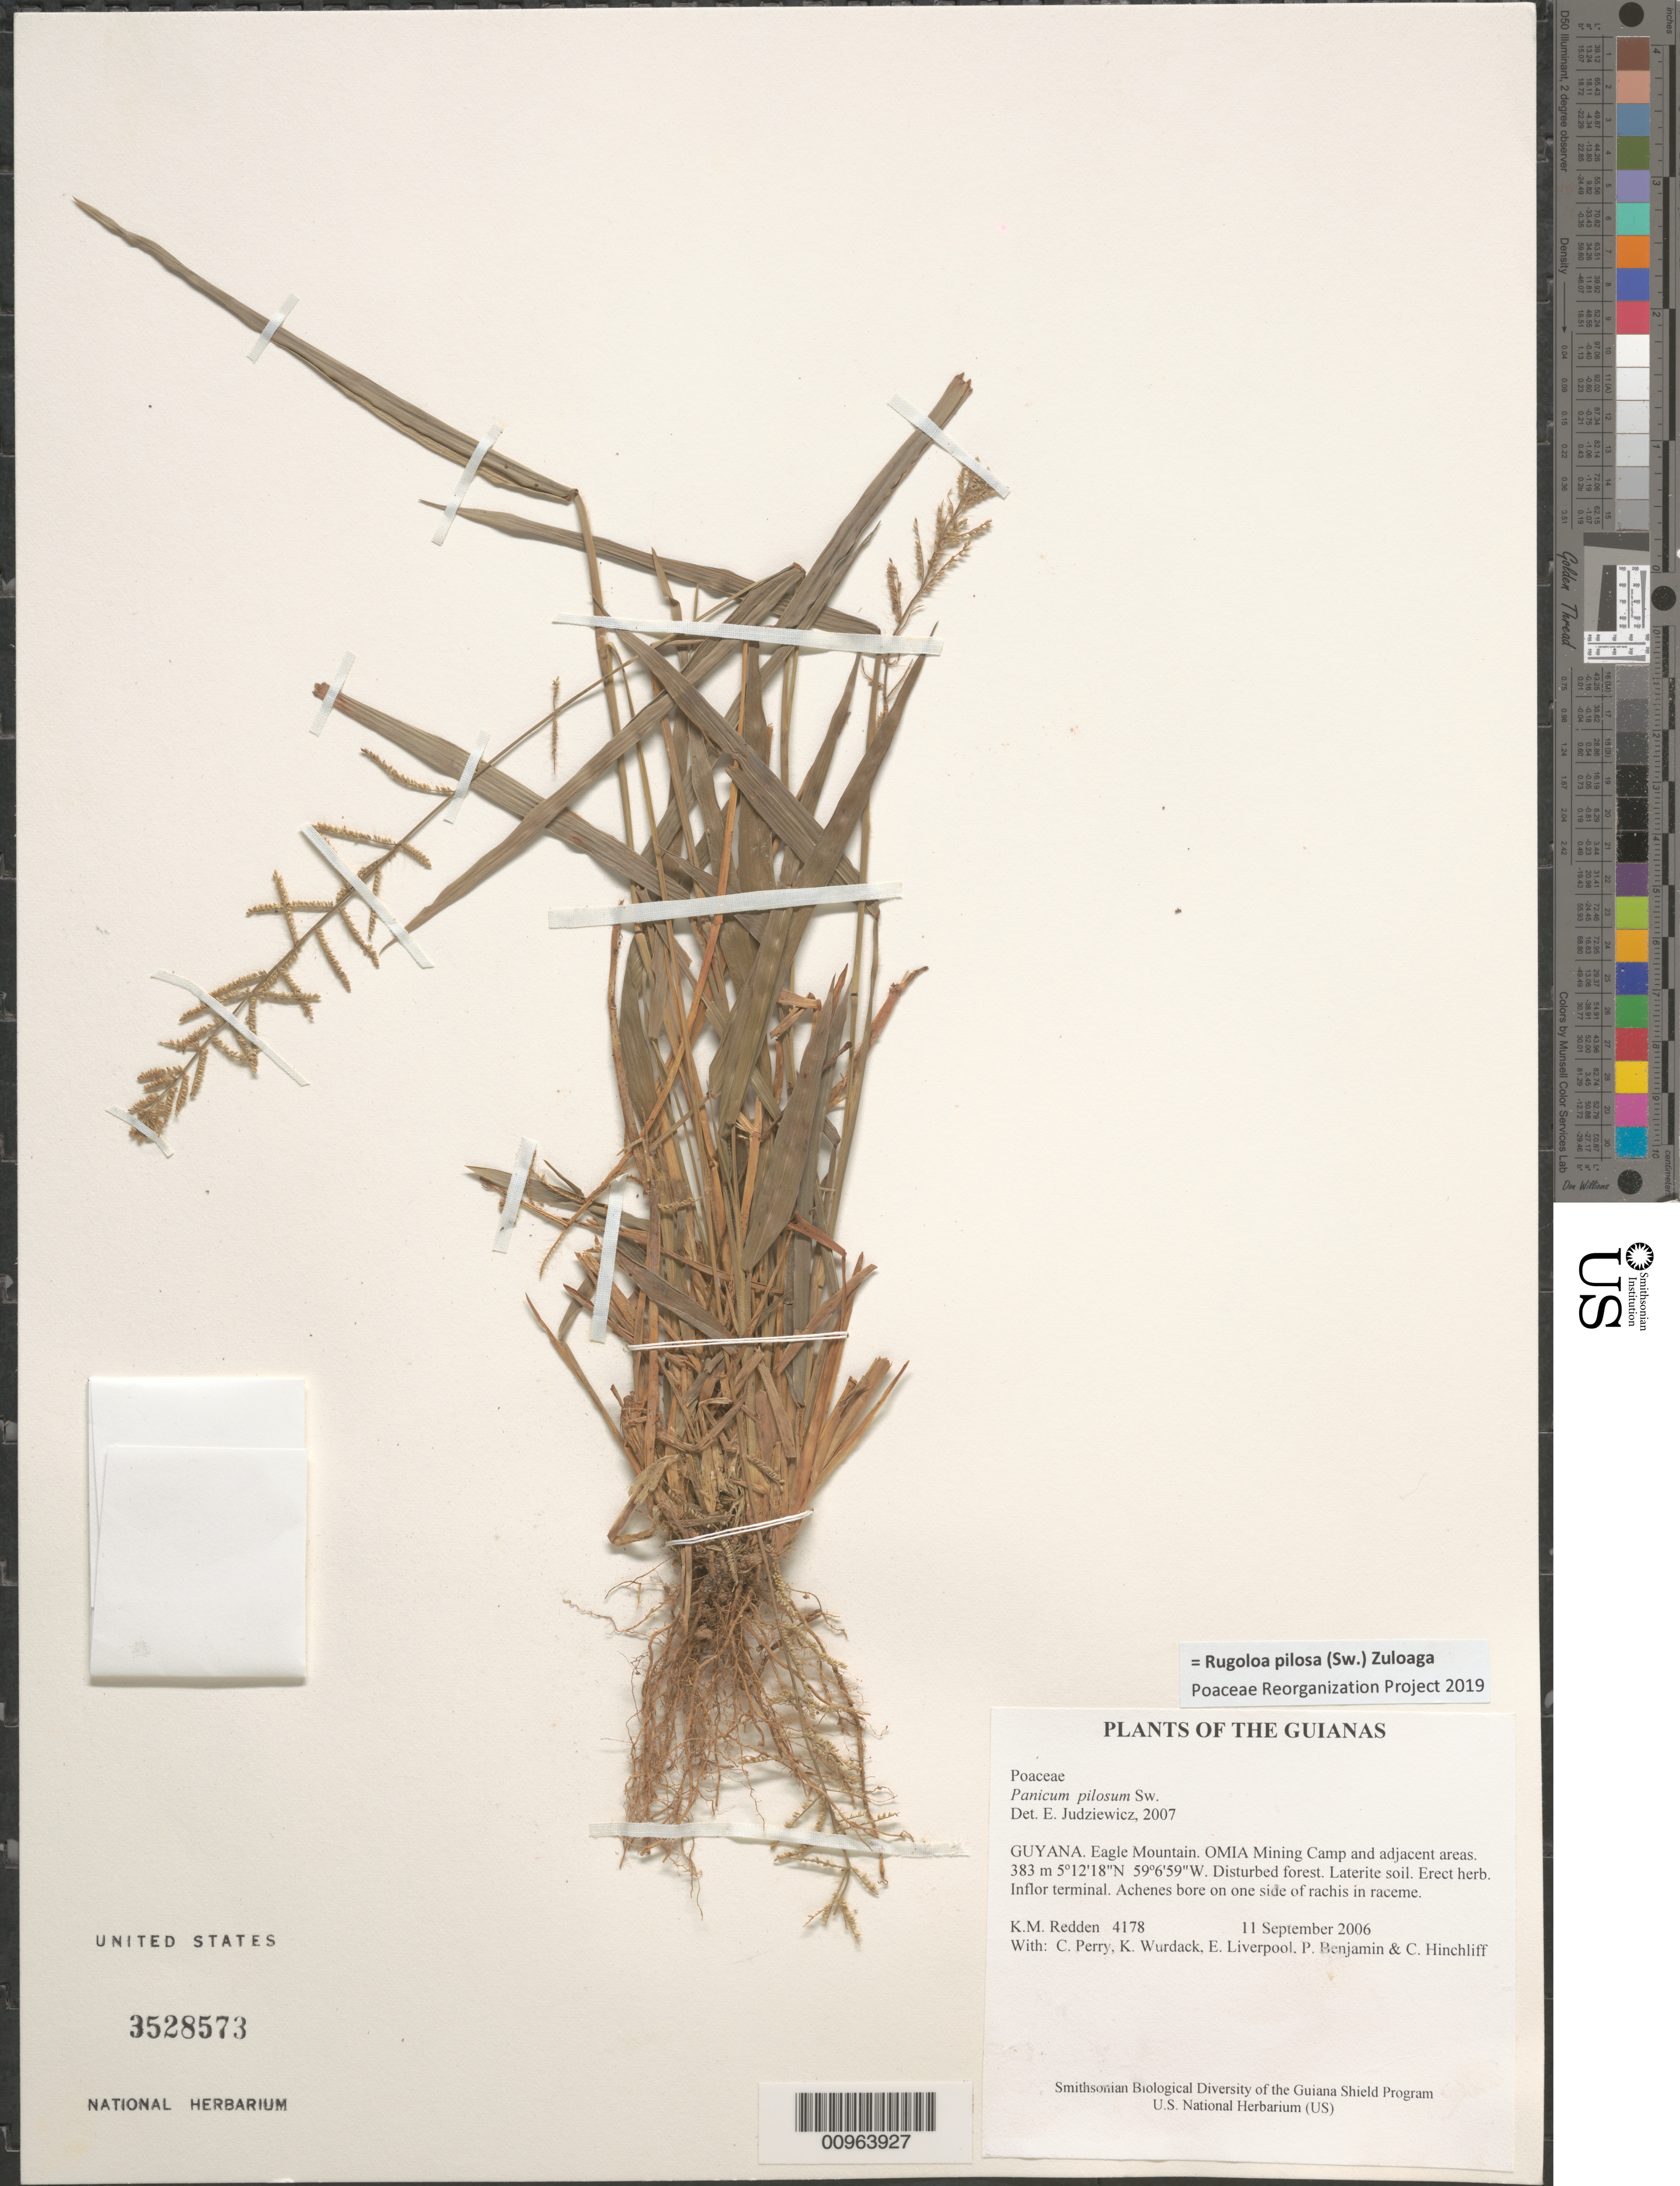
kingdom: Plantae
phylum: Tracheophyta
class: Liliopsida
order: Poales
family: Poaceae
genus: Panicum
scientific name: Panicum pilosum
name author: Sw.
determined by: Judziewicz, E. J.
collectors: K. M. Redden, C. Perry, K. Wurdack, E. Liverpool, P. Benjamin & C. E. Hinchliff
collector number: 4178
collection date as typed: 11 September 2006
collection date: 2006-09-11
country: Guyana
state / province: Potaro-Siparuni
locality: Eagle Mountain. OMIA Mining Camp and adjacent areas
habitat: Disturbed forest. Laterite soil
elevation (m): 383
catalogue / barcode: US 3528573